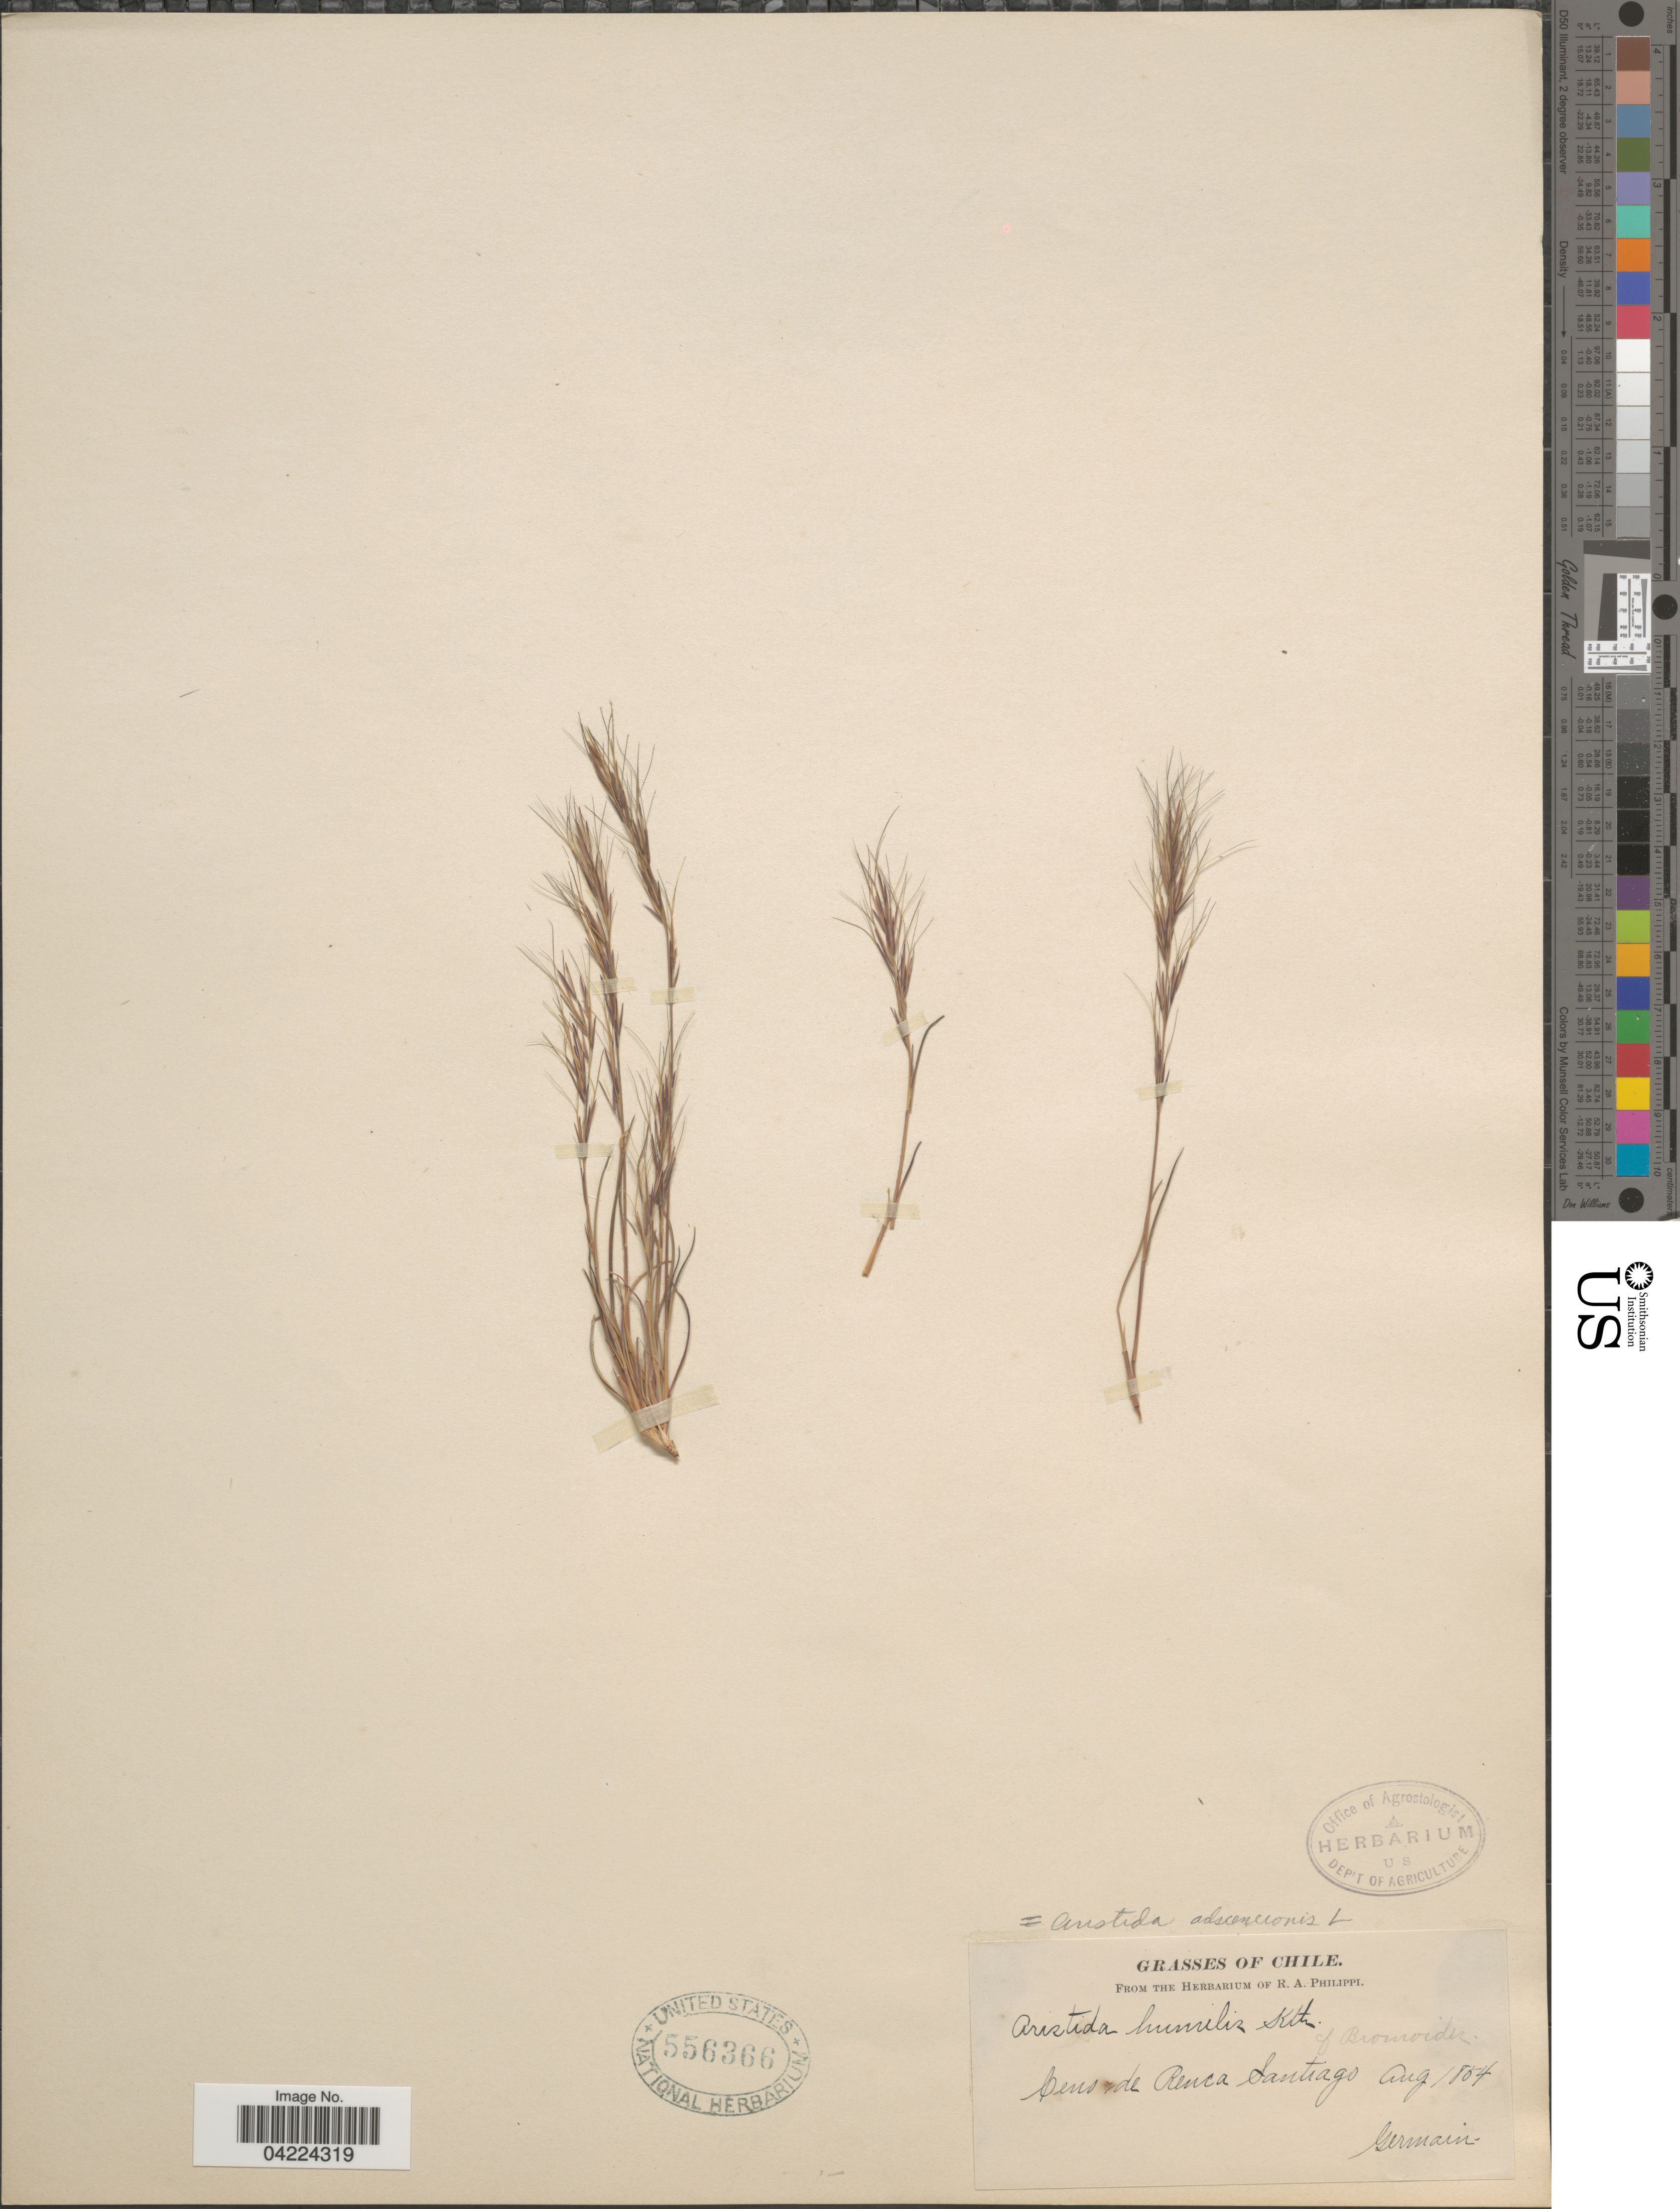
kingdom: Plantae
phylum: Tracheophyta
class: Liliopsida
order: Poales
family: Poaceae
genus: Aristida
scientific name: Aristida adscensionis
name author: L.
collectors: -. Germain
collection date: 1804-08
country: Chile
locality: Ceno de Renca Santiago.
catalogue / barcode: US 556366